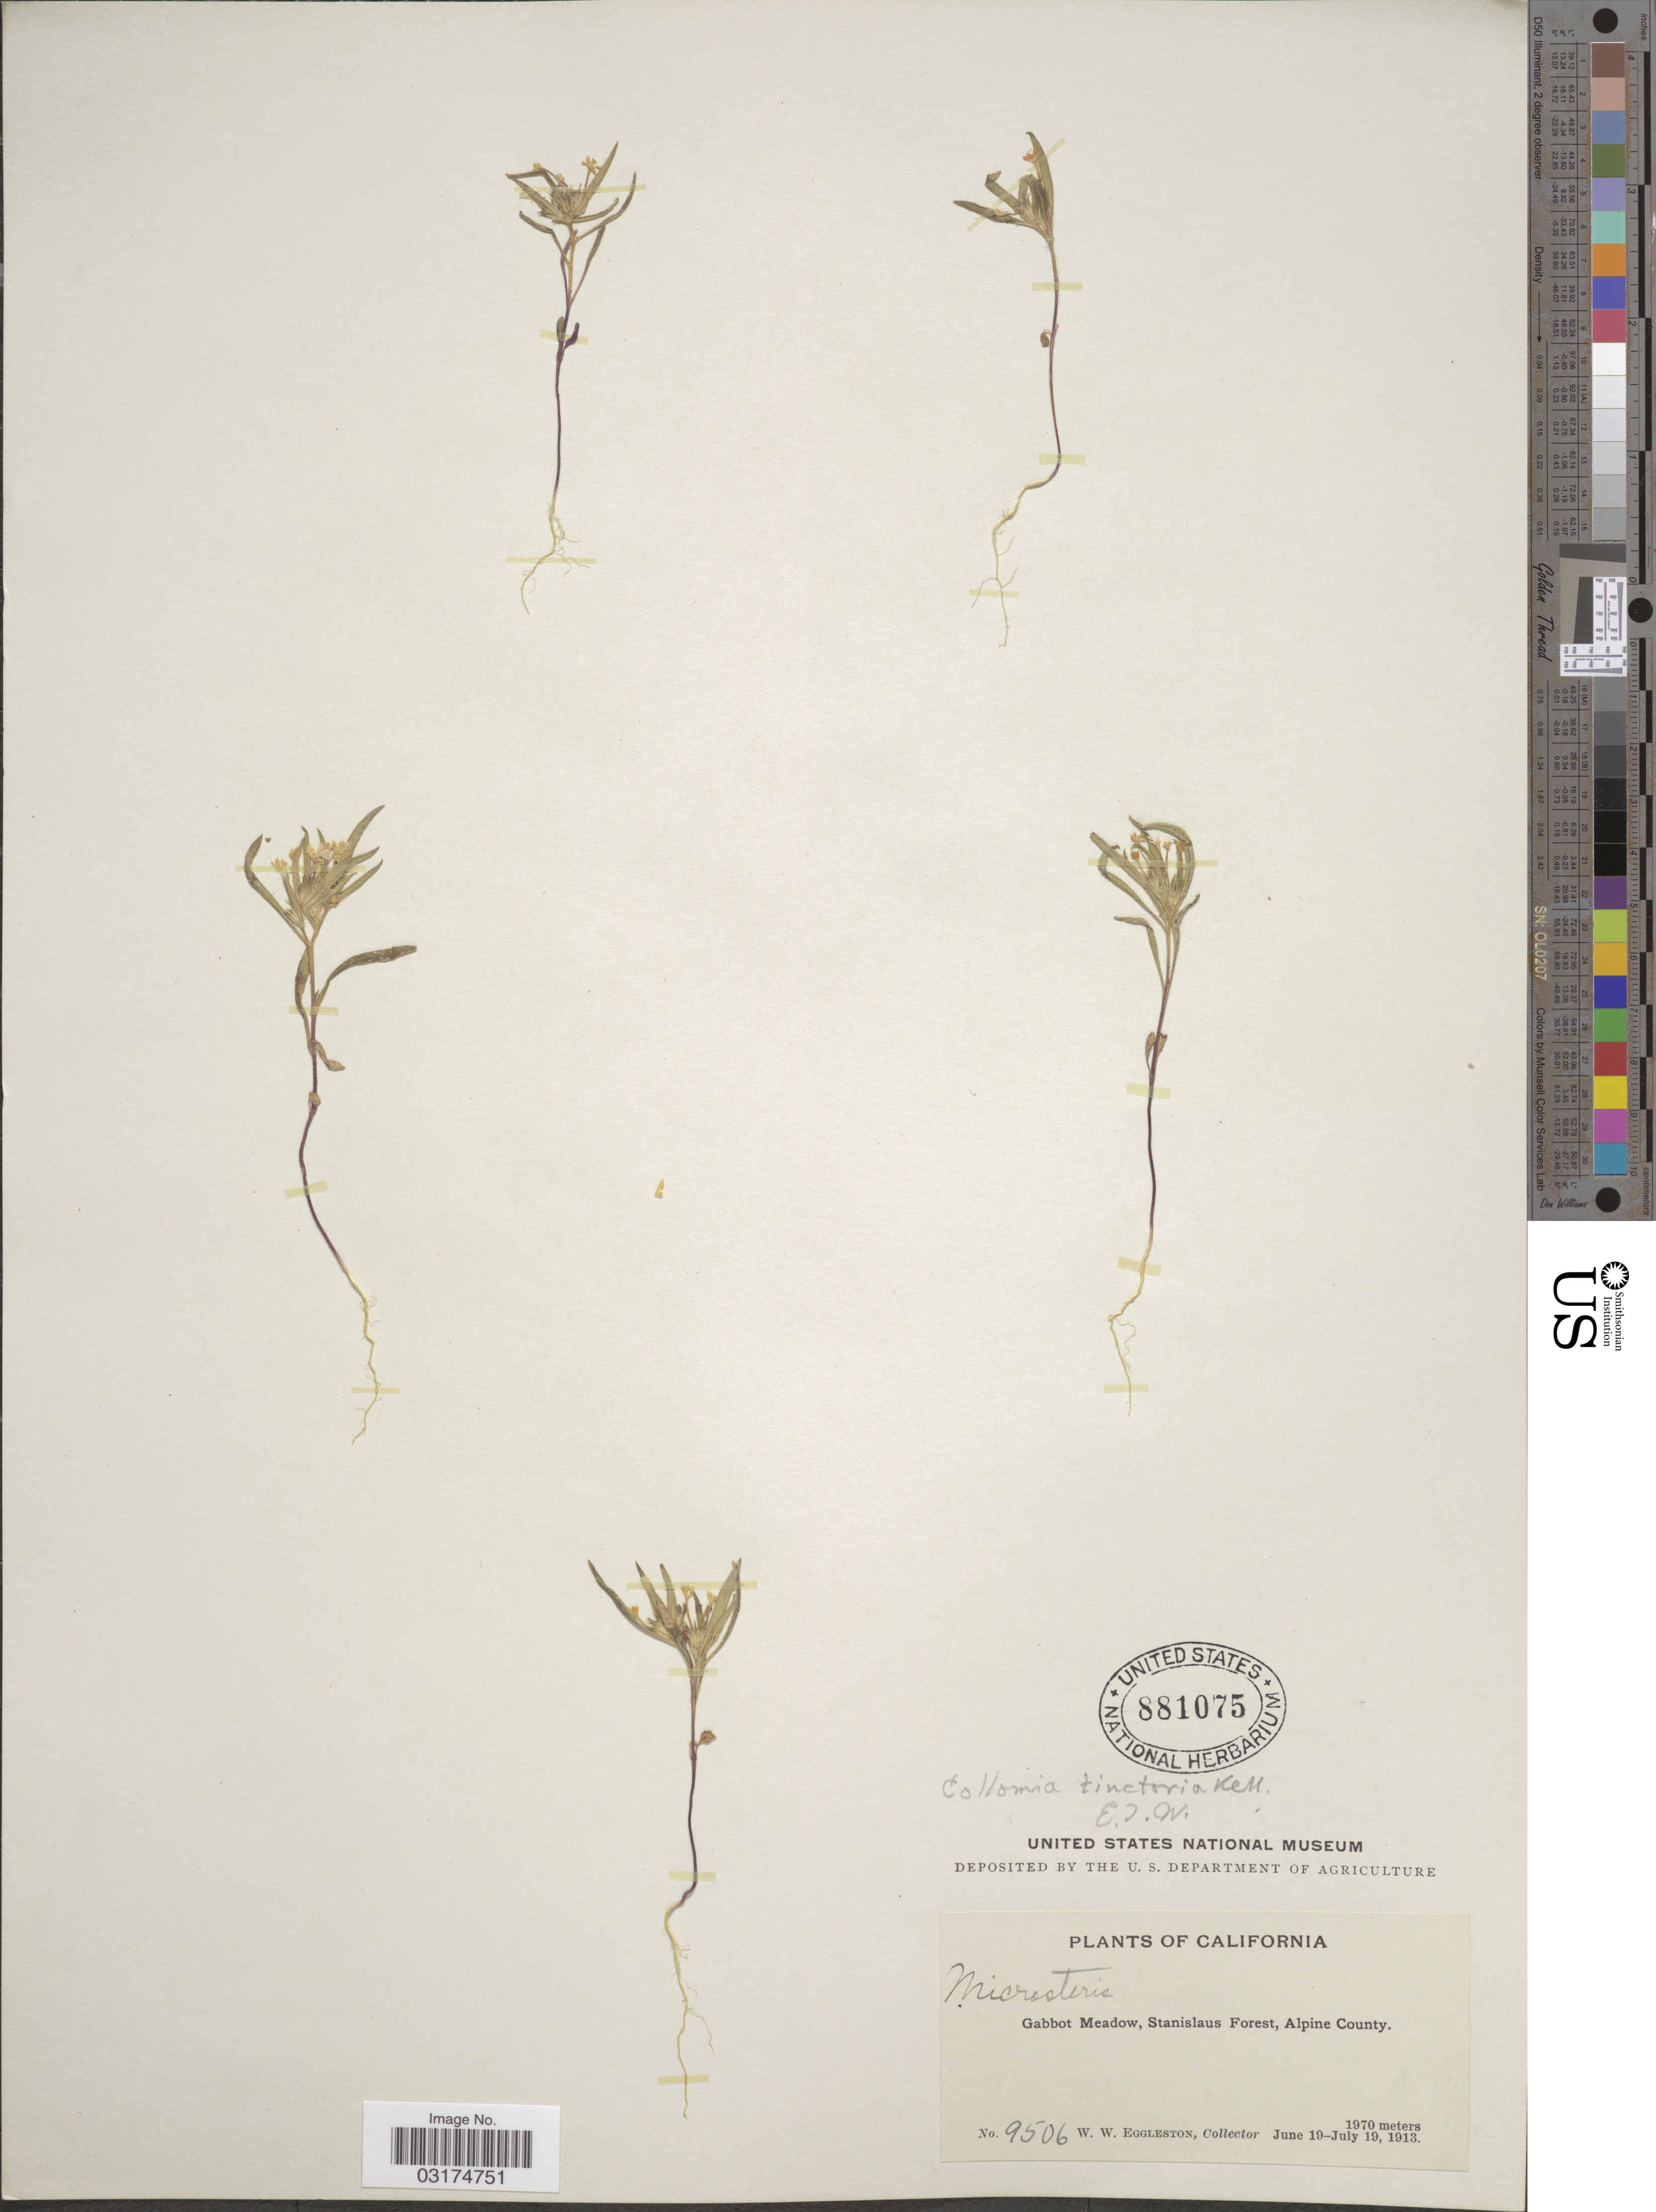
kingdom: Plantae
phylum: Tracheophyta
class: Magnoliopsida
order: Ericales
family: Polemoniaceae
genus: Collomia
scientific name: Collomia tinctoria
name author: Kellogg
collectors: W. W. Eggleston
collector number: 9506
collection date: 1913-06-19/1913-07-19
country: United States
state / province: California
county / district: Alpine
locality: Gabbot Meadow, Stanislaus Forest, Alpine County.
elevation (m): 1970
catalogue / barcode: US 881075